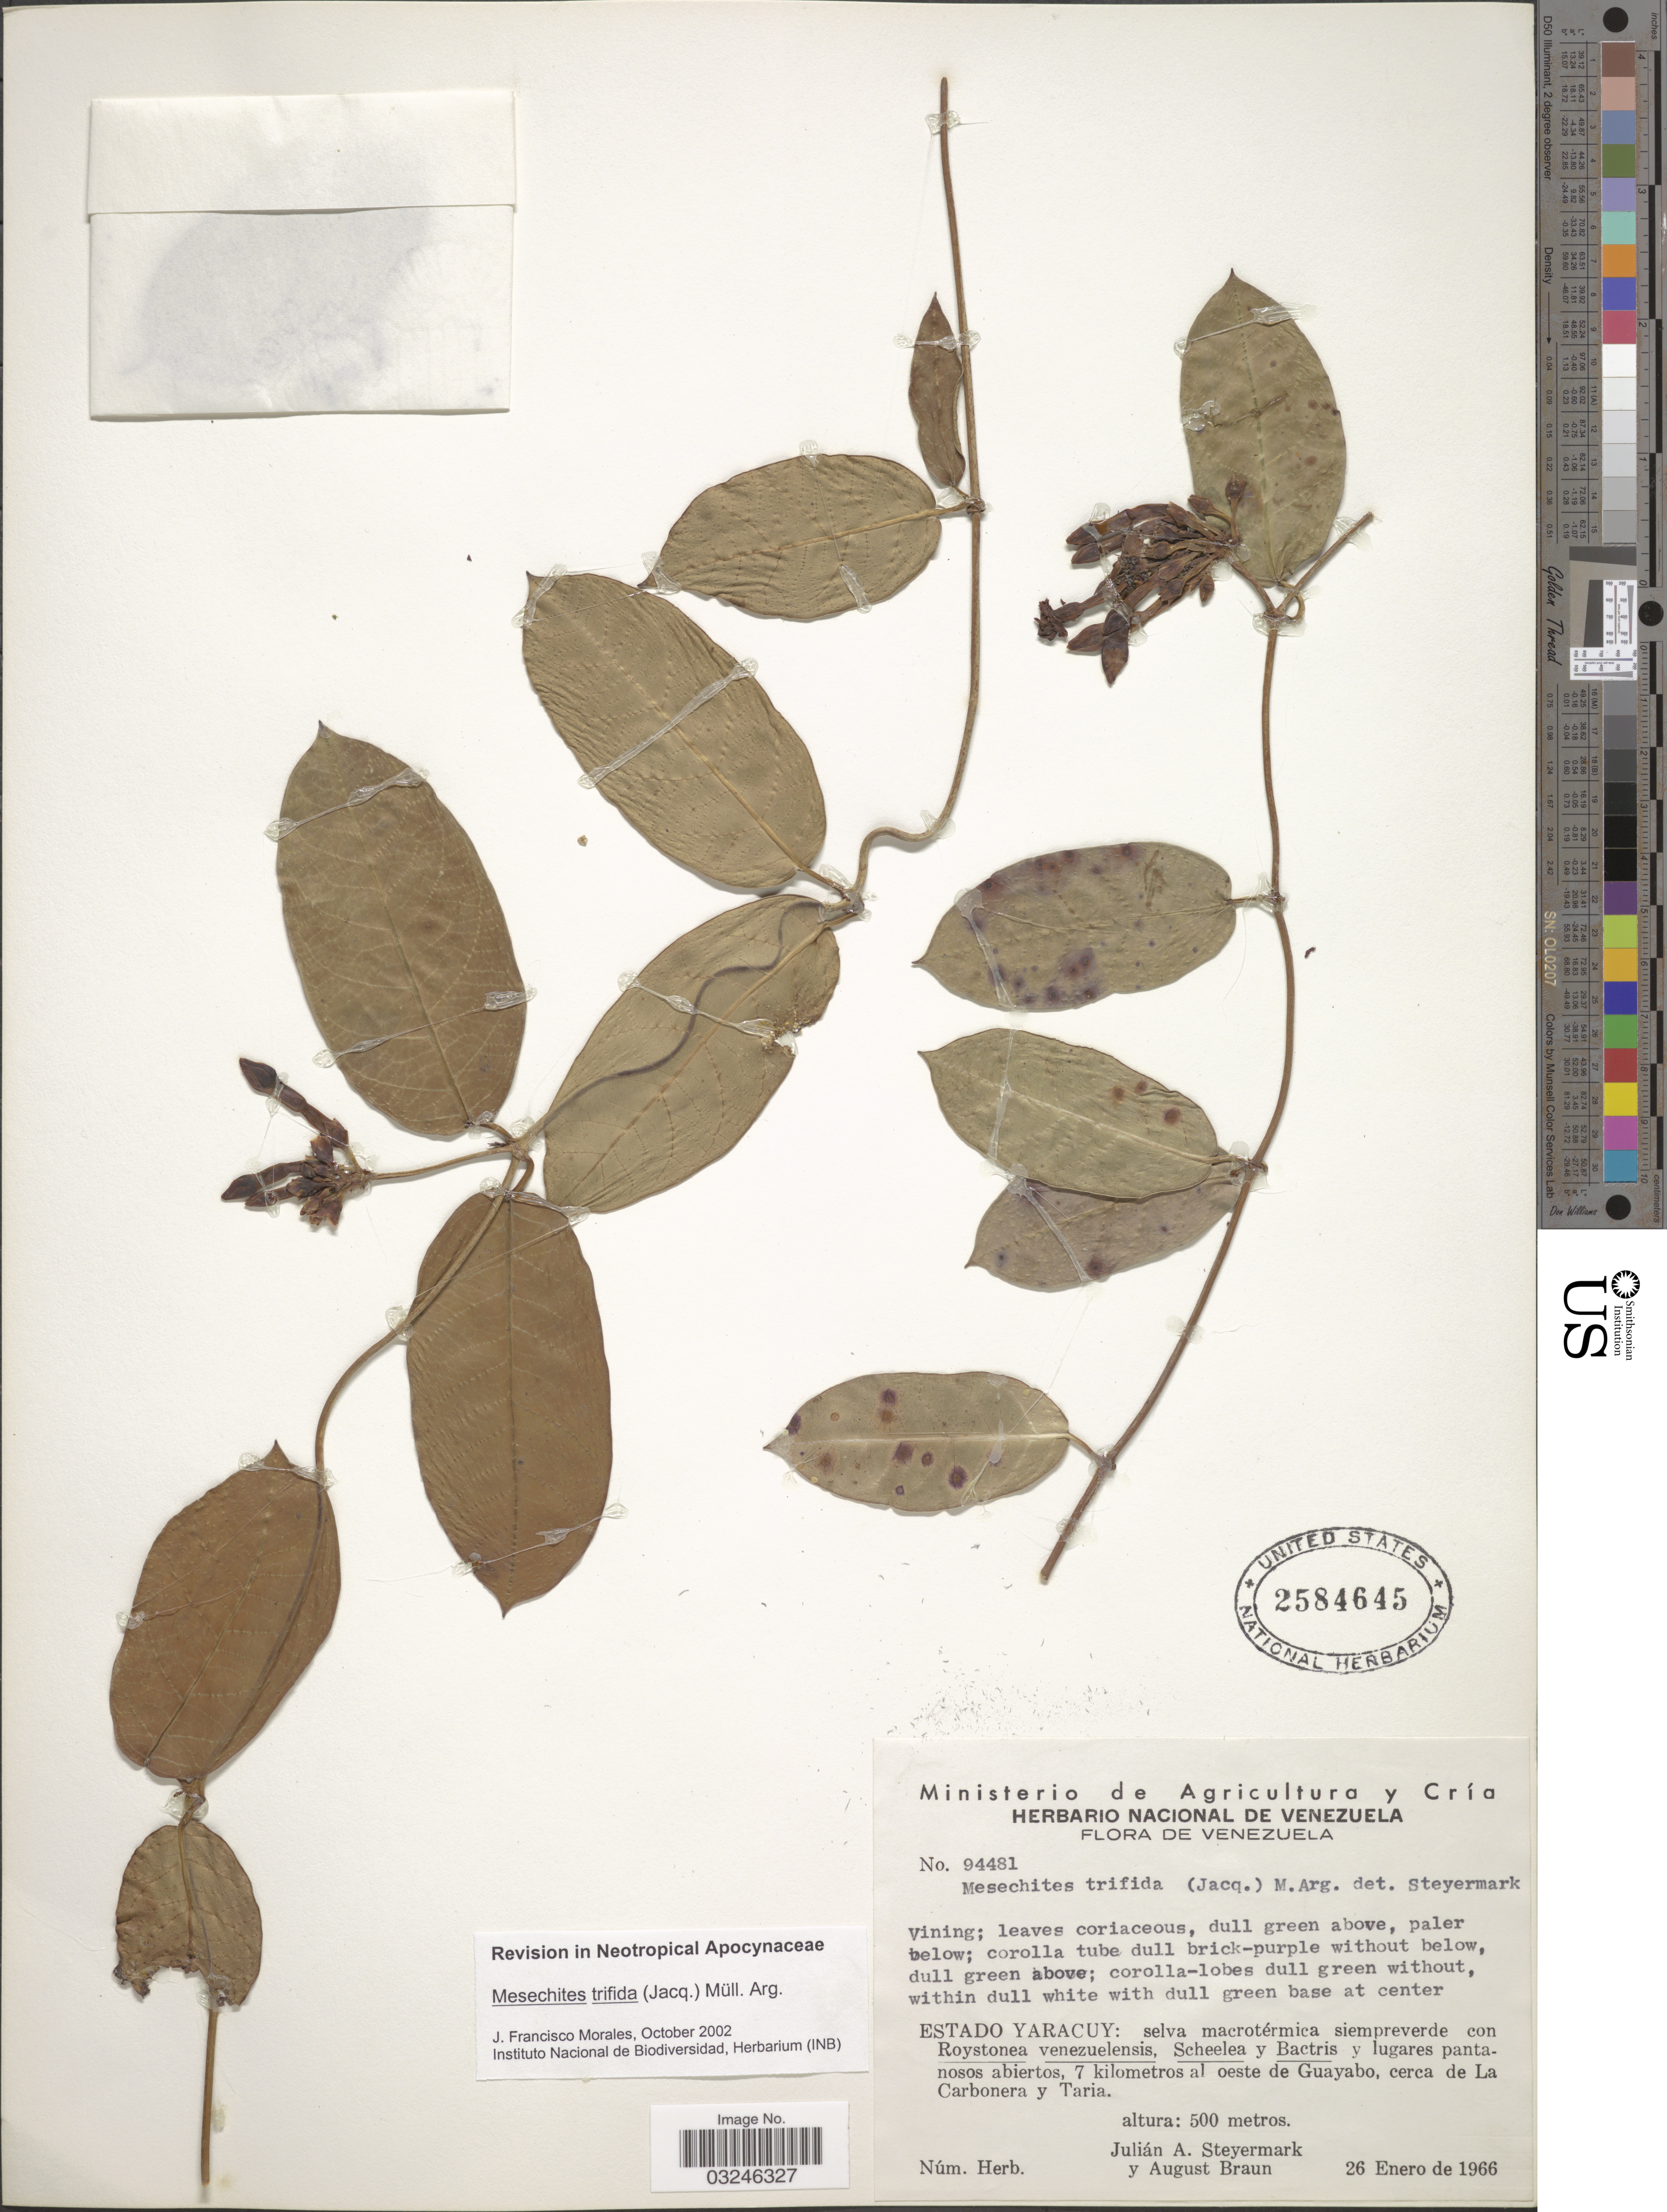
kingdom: Plantae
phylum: Tracheophyta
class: Magnoliopsida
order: Gentianales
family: Apocynaceae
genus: Mesechites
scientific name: Mesechites trifidus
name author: (Jacq.) Müll. Arg.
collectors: J. Steyermark & A. Braun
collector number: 94481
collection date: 1966-01-26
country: Venezuela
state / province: Yaracuy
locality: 7 kilometros al oeste de Guayabo, cerca de La Carbonera y Taria.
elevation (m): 500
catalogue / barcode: US 2584645